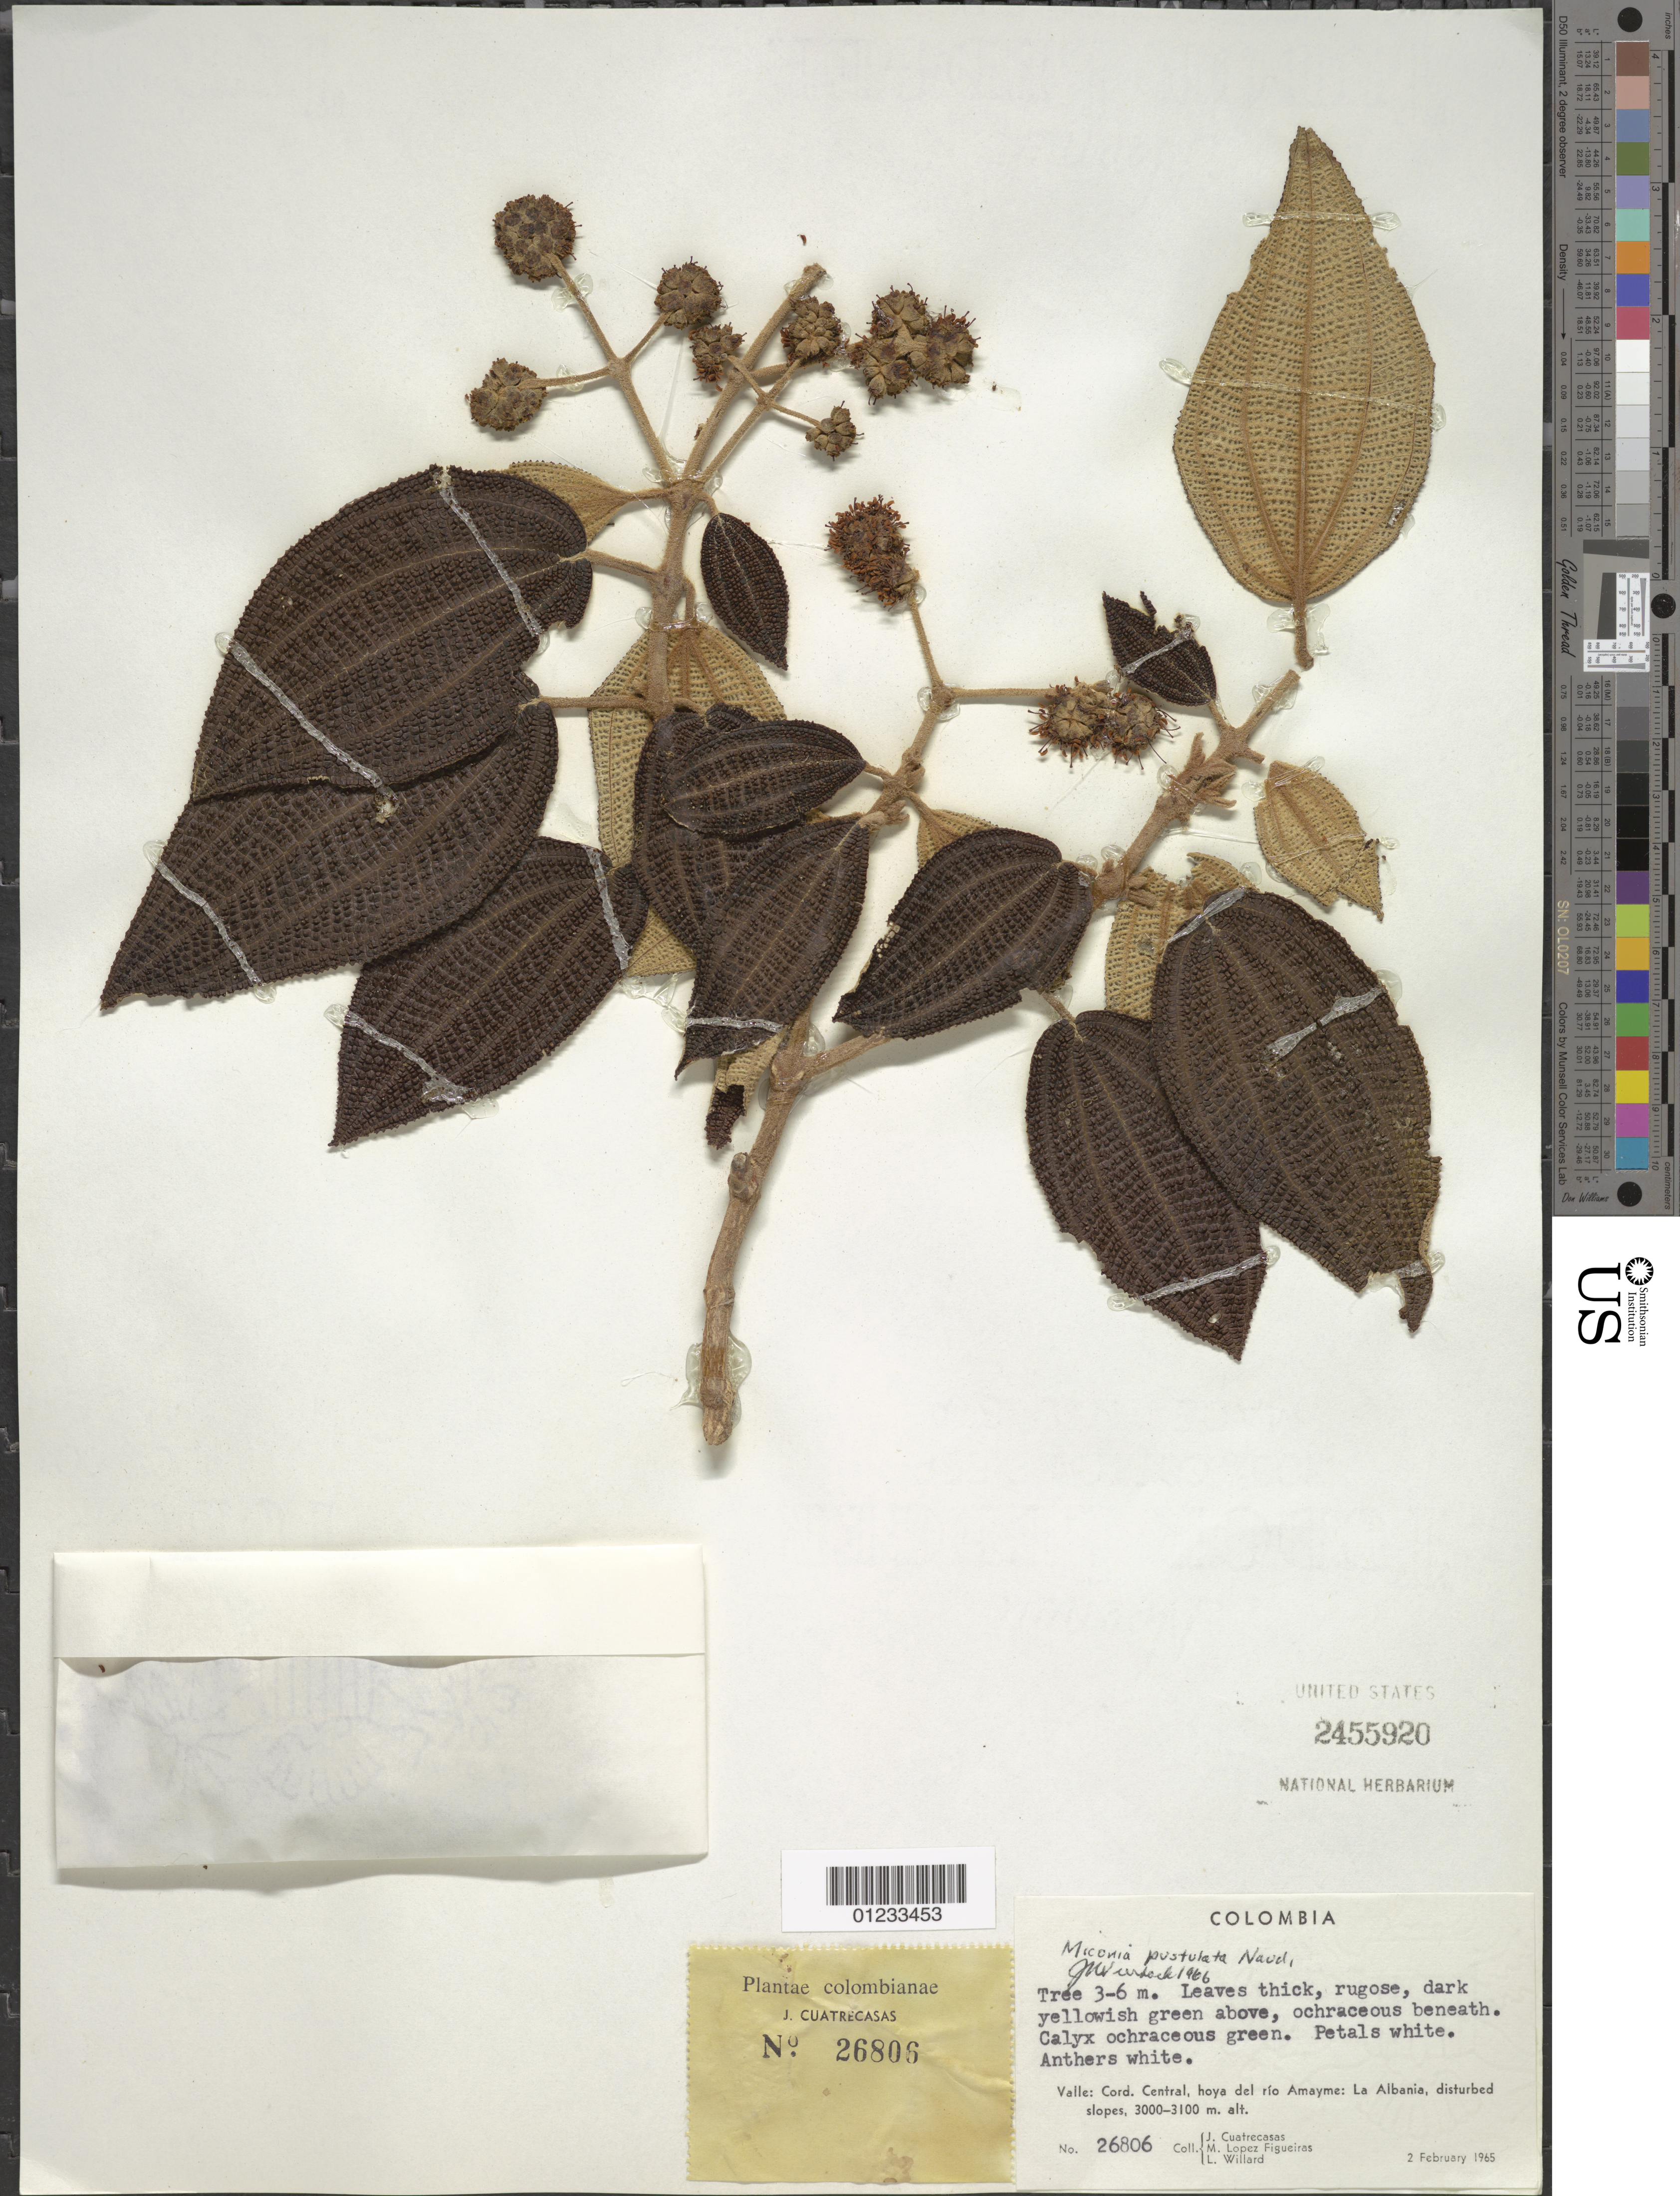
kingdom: Plantae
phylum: Tracheophyta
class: Magnoliopsida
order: Myrtales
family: Melastomataceae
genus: Miconia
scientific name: Miconia pustulata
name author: Naudin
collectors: J. Cuatrecasas, M. López Figueiras & L. Willard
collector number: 26806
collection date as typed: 2-Feb-65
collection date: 1965-02-02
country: Colombia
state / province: Valle del Cauca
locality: Cordillera Central, hoya del rio Amayme: La Albania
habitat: disturbed slopes.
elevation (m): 3000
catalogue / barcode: US 2455920